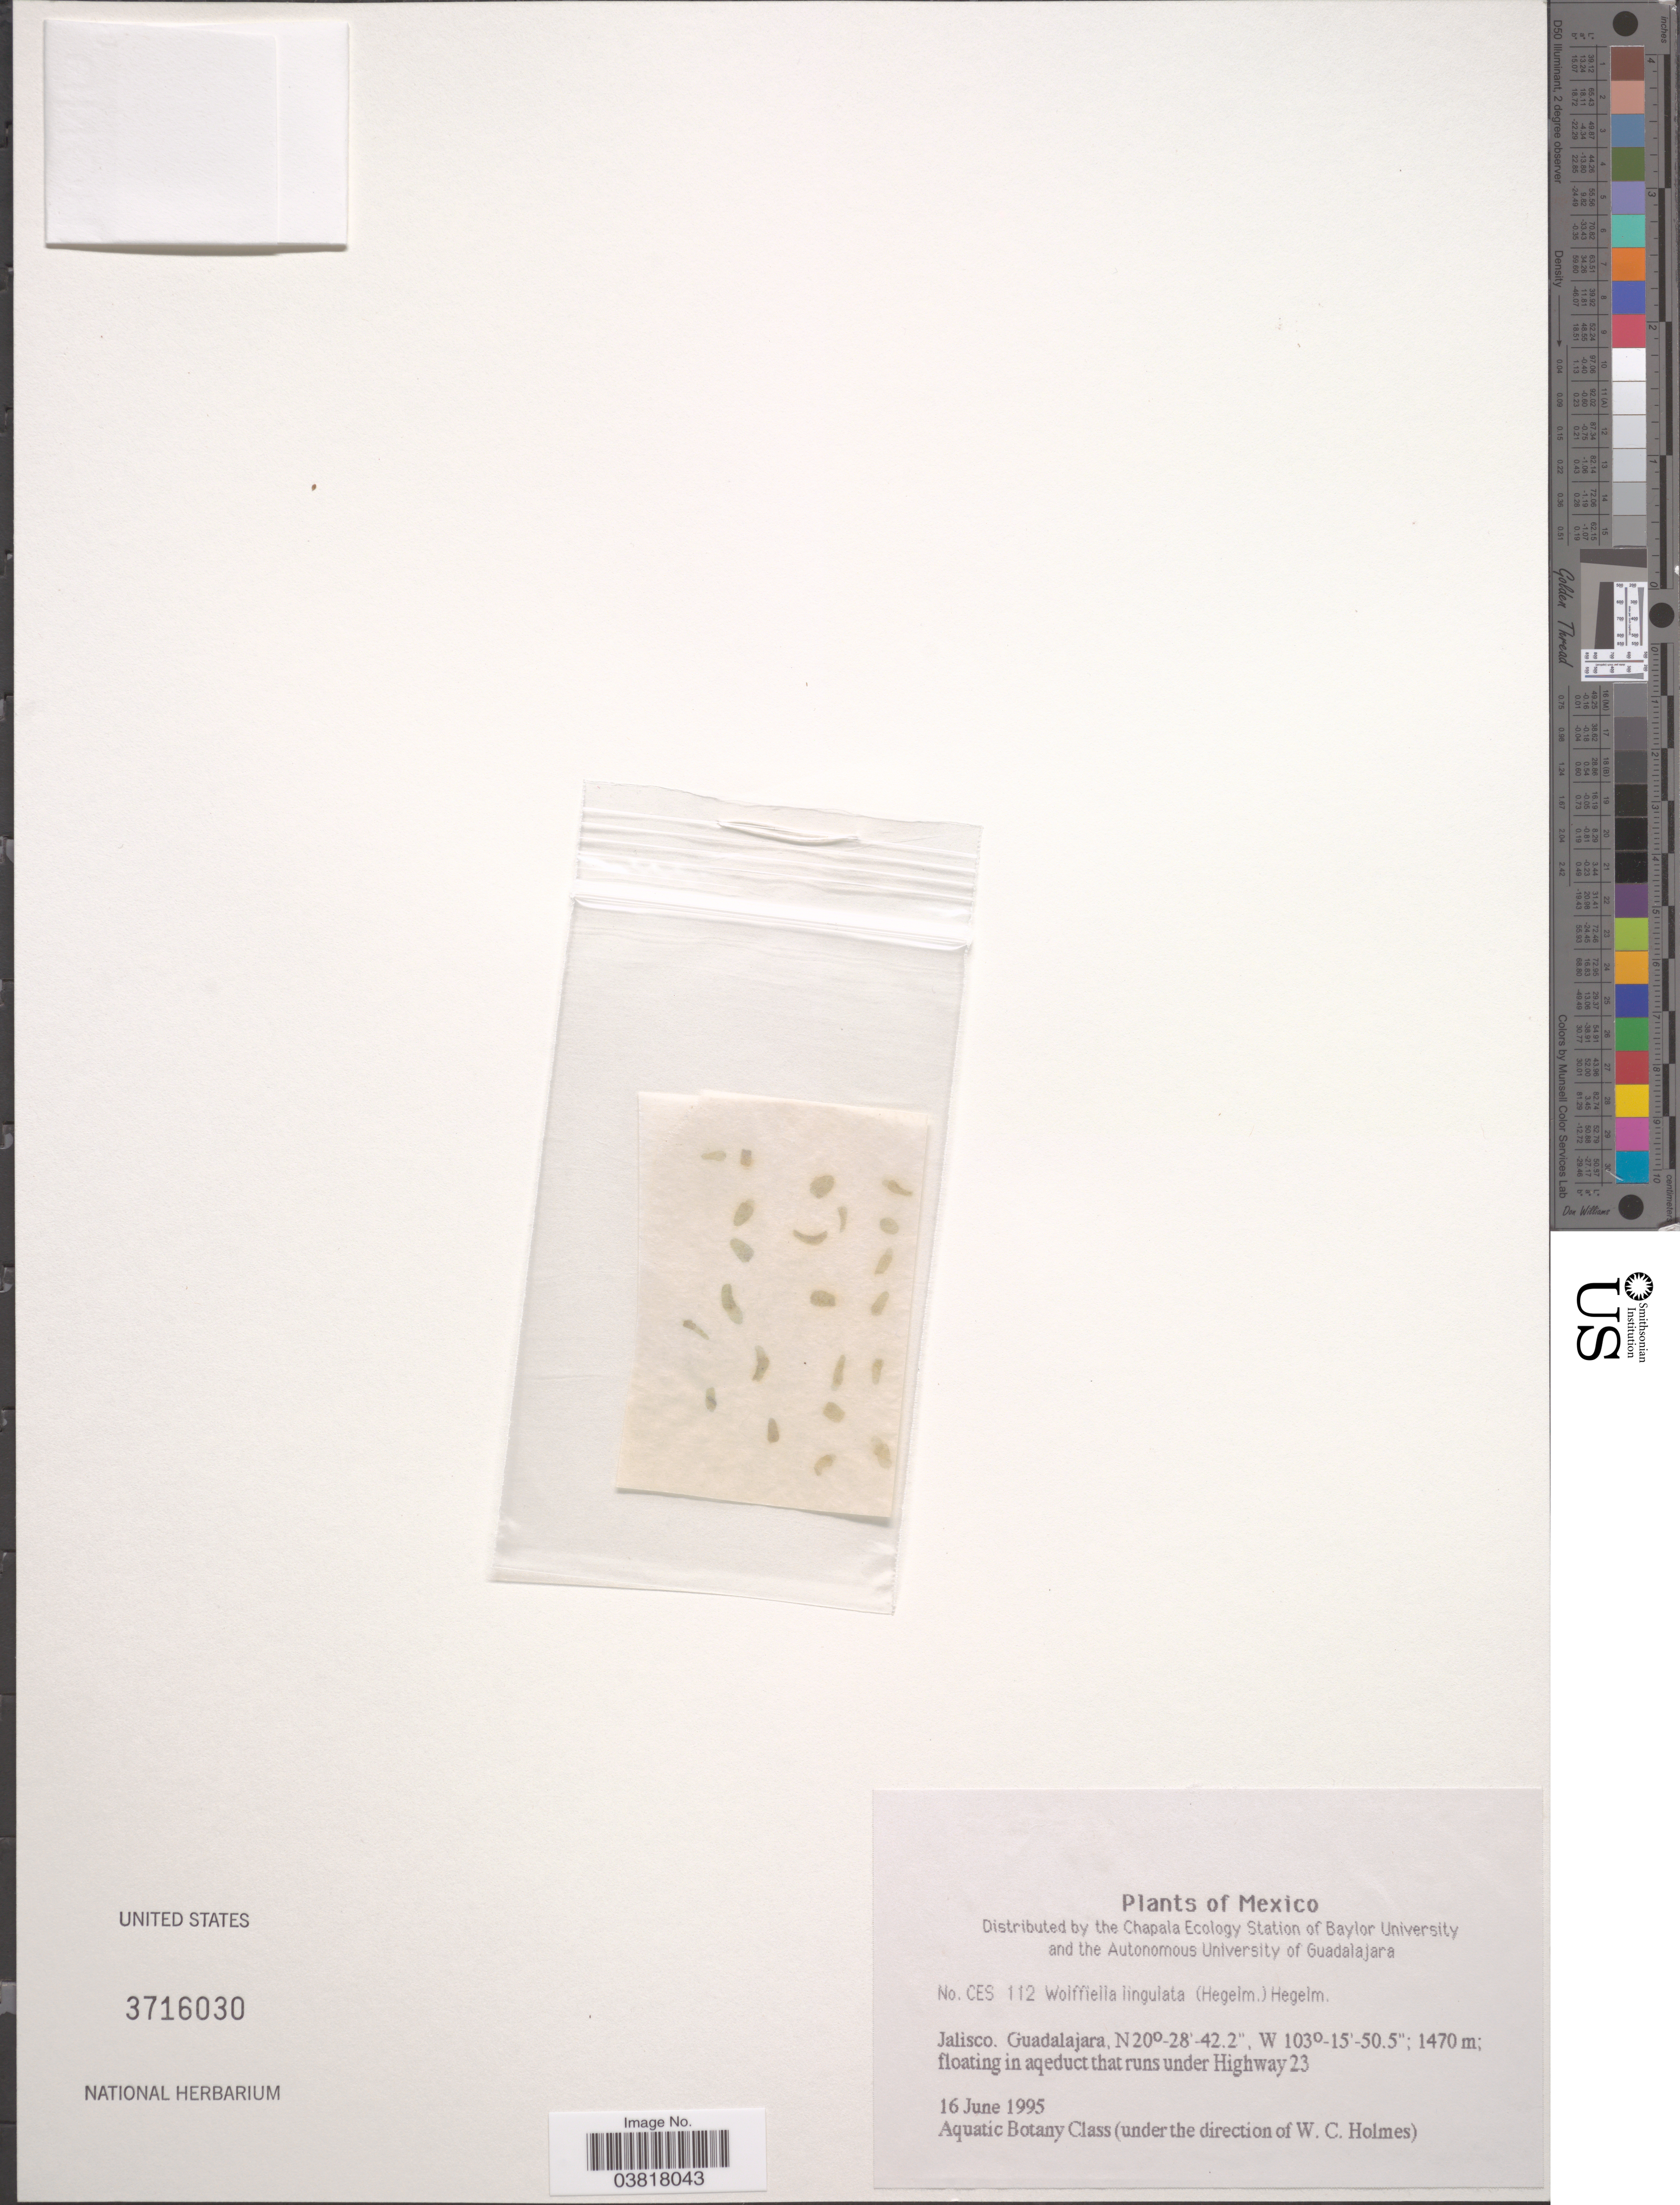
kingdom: Plantae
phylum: Tracheophyta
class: Liliopsida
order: Alismatales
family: Araceae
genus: Wolffiella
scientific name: Wolffiella lingulata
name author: Hegelm.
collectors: W. Holmes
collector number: CES112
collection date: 1995-06-16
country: Mexico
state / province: Jalisco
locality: Guadalajara, runs under Highway 23.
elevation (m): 1470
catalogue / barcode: US 3716030